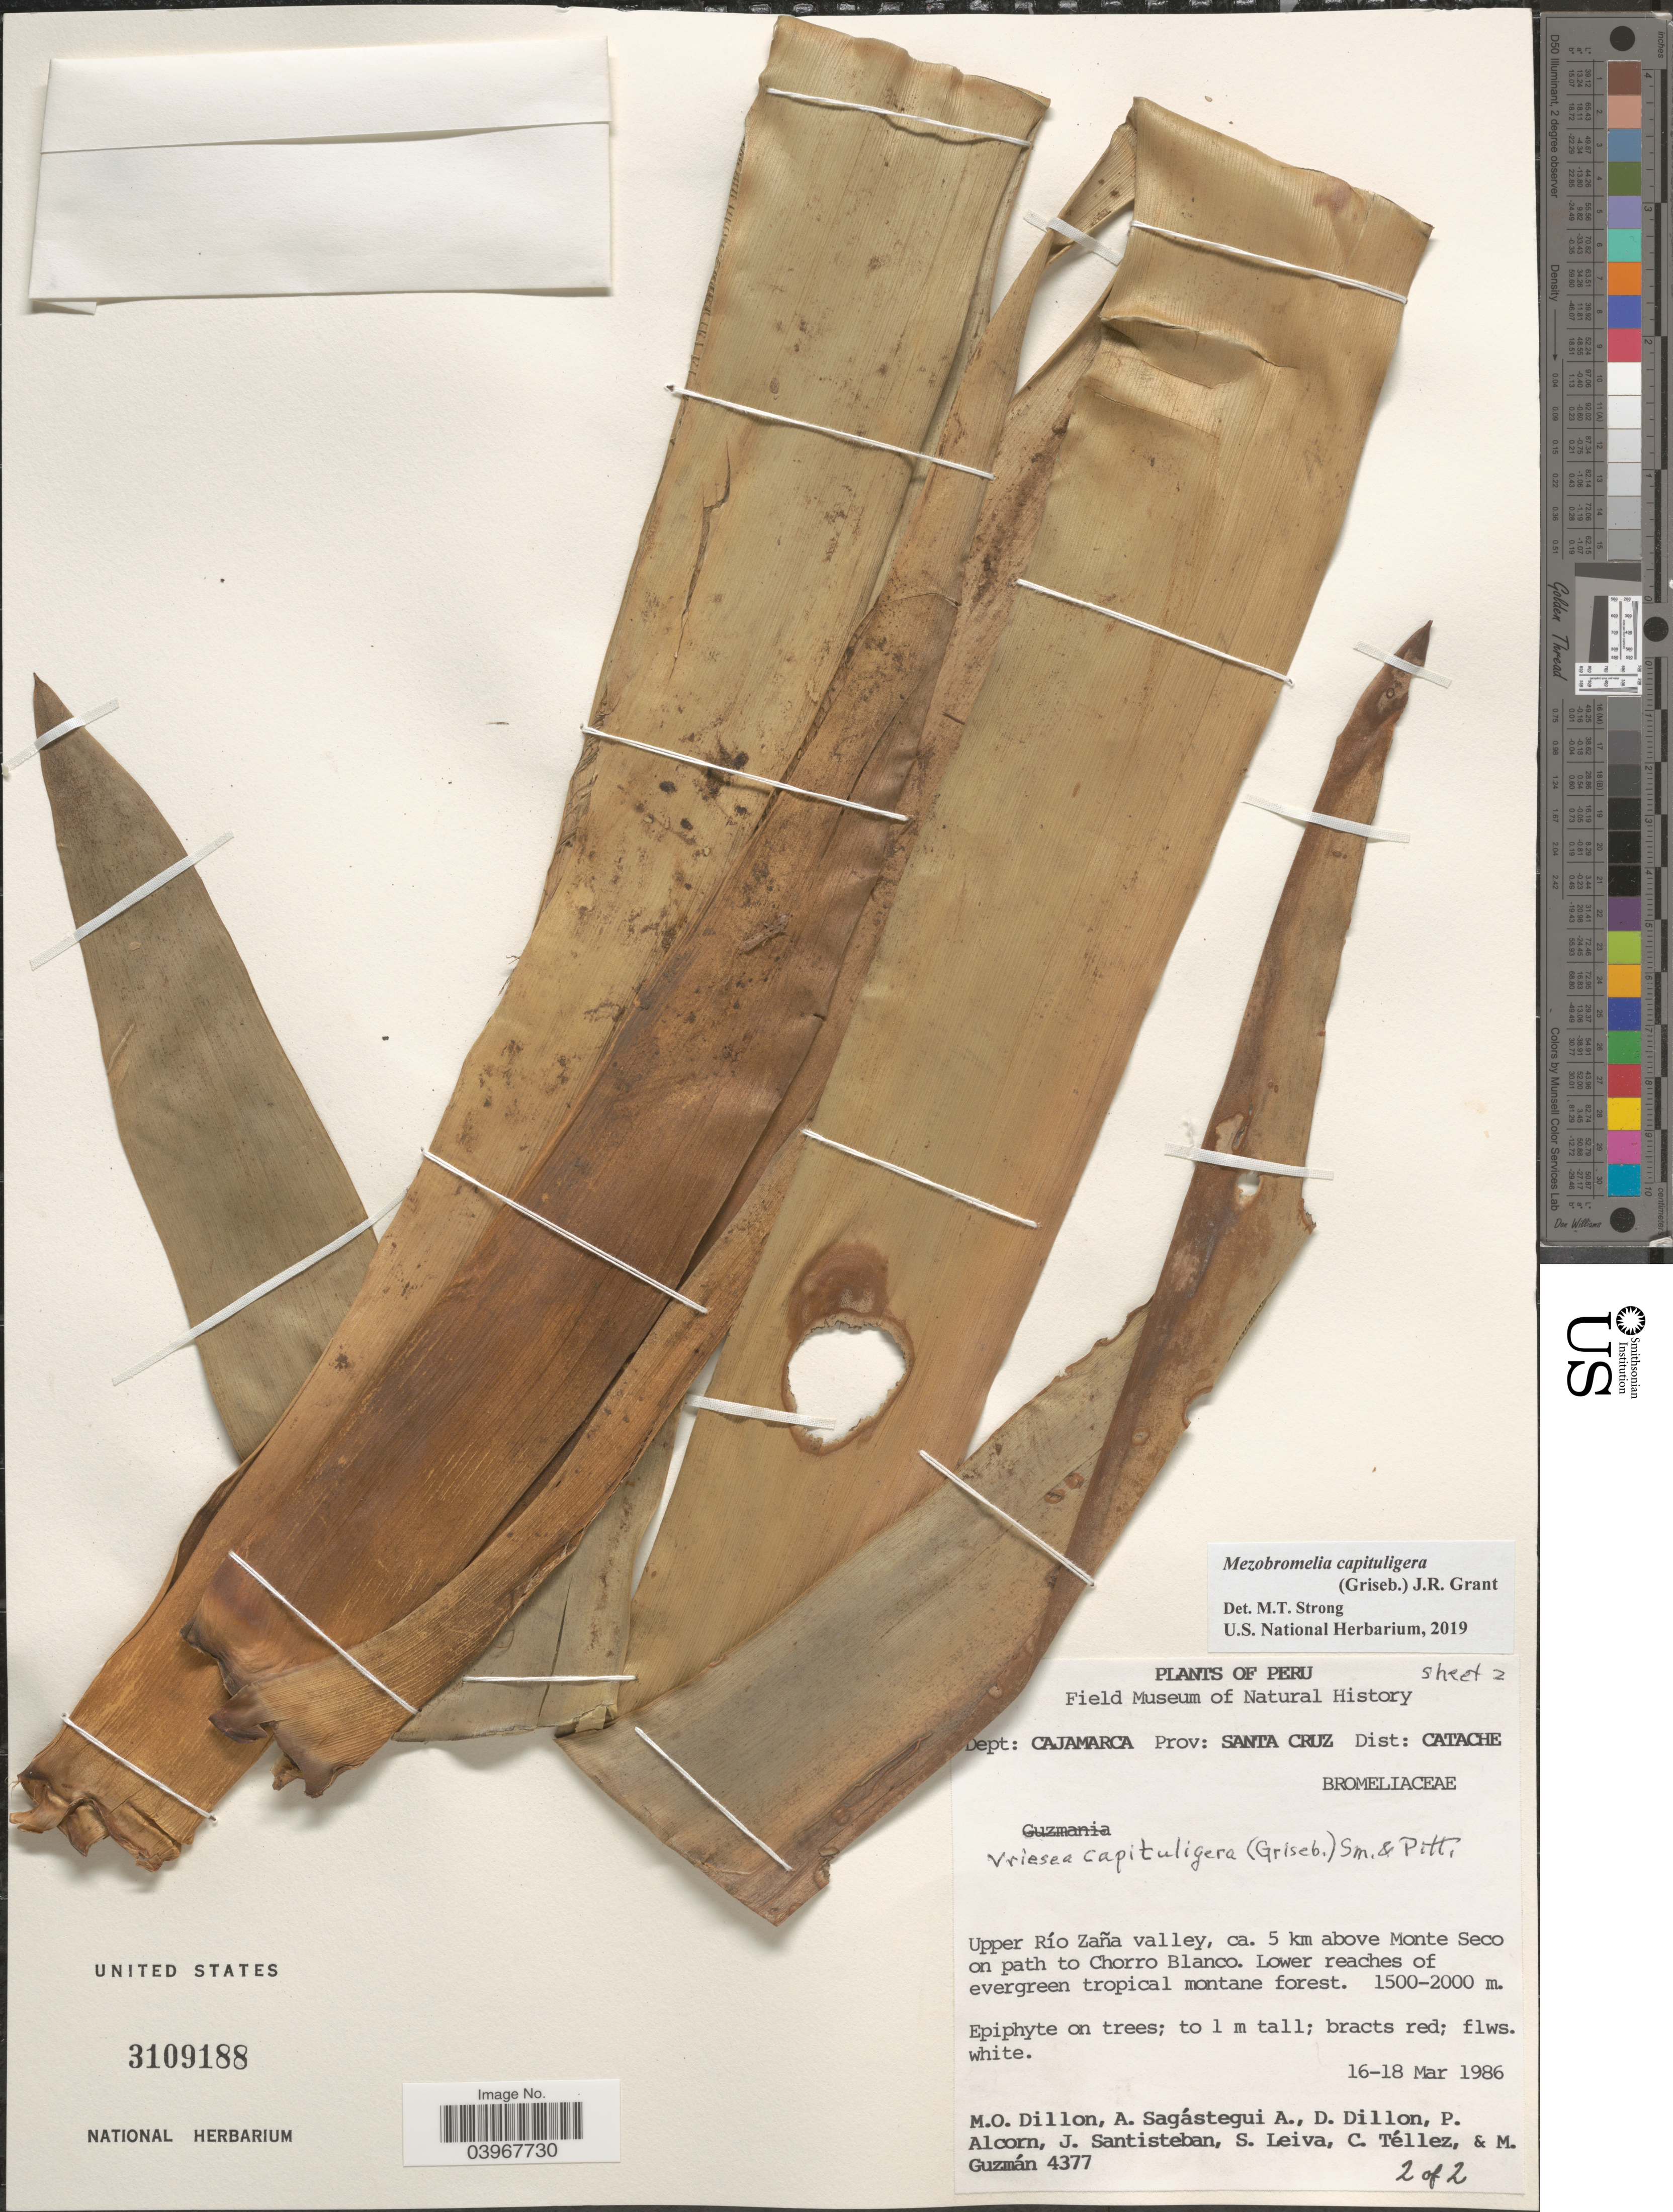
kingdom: Plantae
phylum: Tracheophyta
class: Liliopsida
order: Poales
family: Bromeliaceae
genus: Mezobromelia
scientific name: Mezobromelia capituligera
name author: (Griseb.) J.R. Grant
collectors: M. O. Dillon, A. Sagástegui A., D. Dillon, P. Alcorn & et al.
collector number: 4377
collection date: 1986-03-16/1986-03-18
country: Peru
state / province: Cajamarca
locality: Dept: Cajamarca Prov: Santa Cruz Dist: Catache. Upper Río Zaña valley, ca. 5 km above Monte Seco on path to Chorro Blanco.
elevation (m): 1500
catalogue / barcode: US 3109188